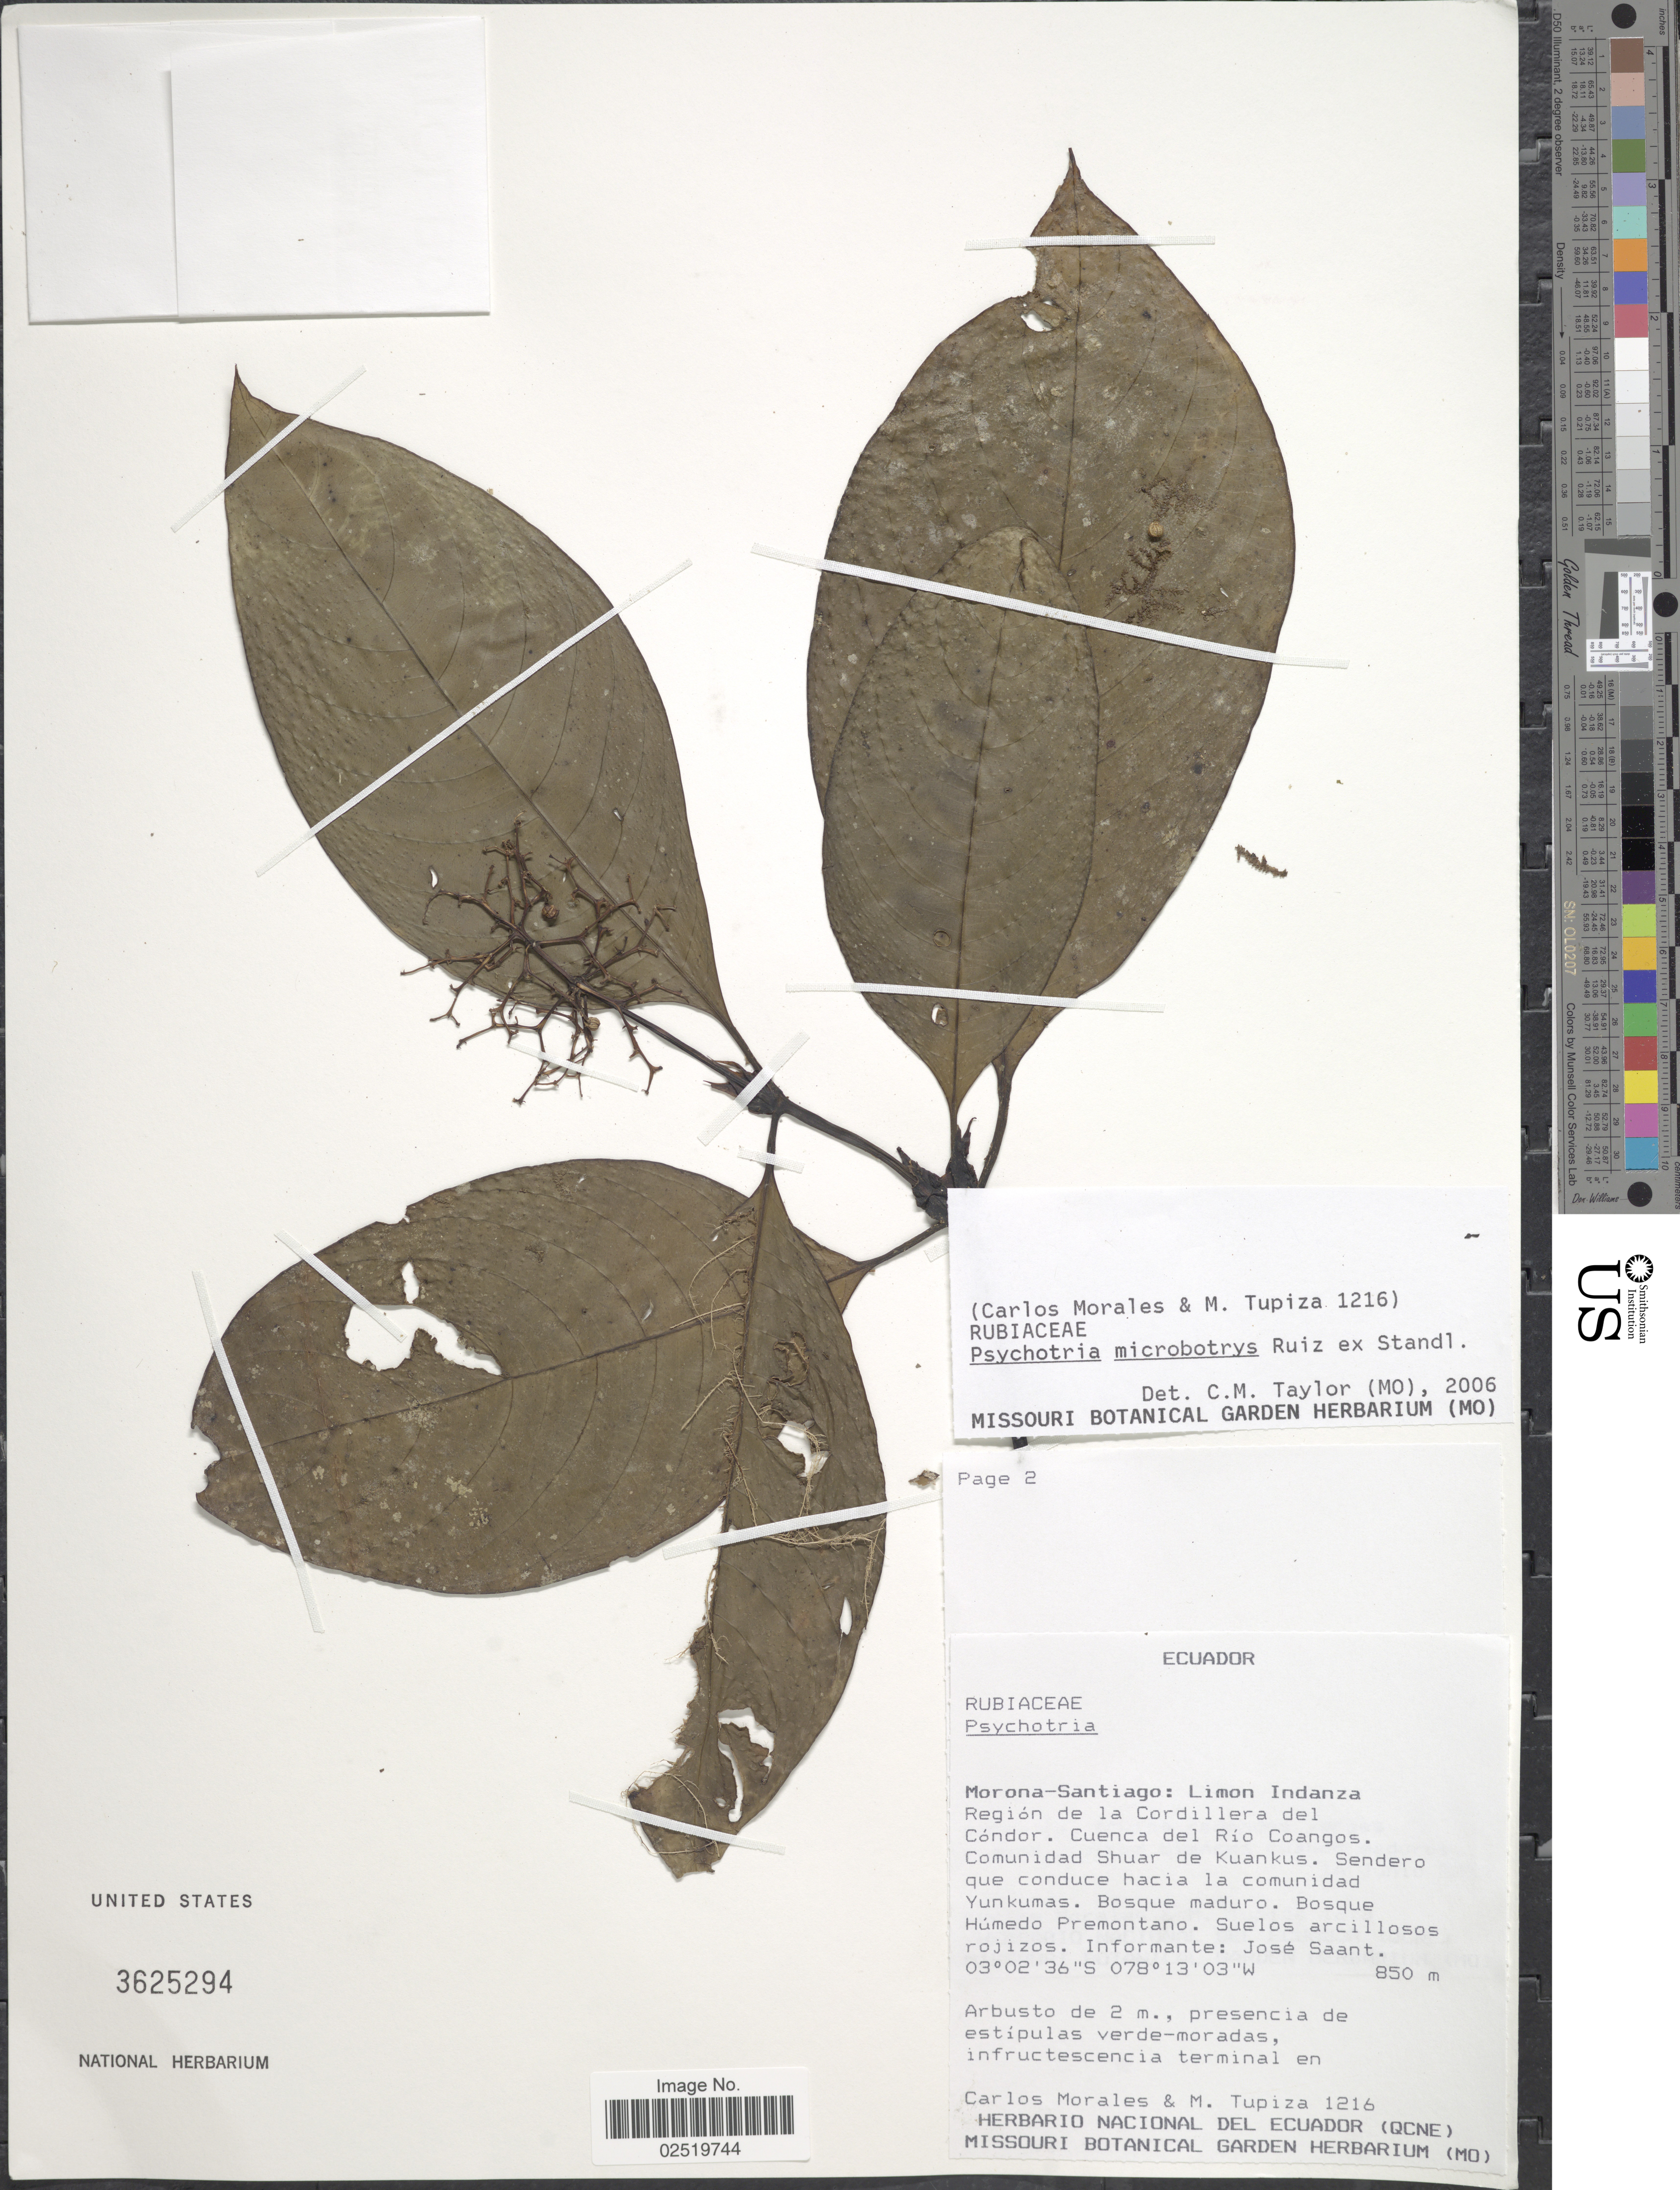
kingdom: Plantae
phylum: Tracheophyta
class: Magnoliopsida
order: Gentianales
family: Rubiaceae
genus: Psychotria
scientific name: Psychotria microbotrys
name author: Ruiz ex Standl.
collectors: C. Morales & M. Tupiza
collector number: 1216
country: Ecuador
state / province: Morona-Santiago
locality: Limon Indanza, Region de la Cordillera del Condor, Cuenca del Rio Coangos, Comunidad Shuar de Kuankus, Sendero que conduce hacia la comunidad Yunkumas.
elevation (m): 850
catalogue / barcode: US 3625294